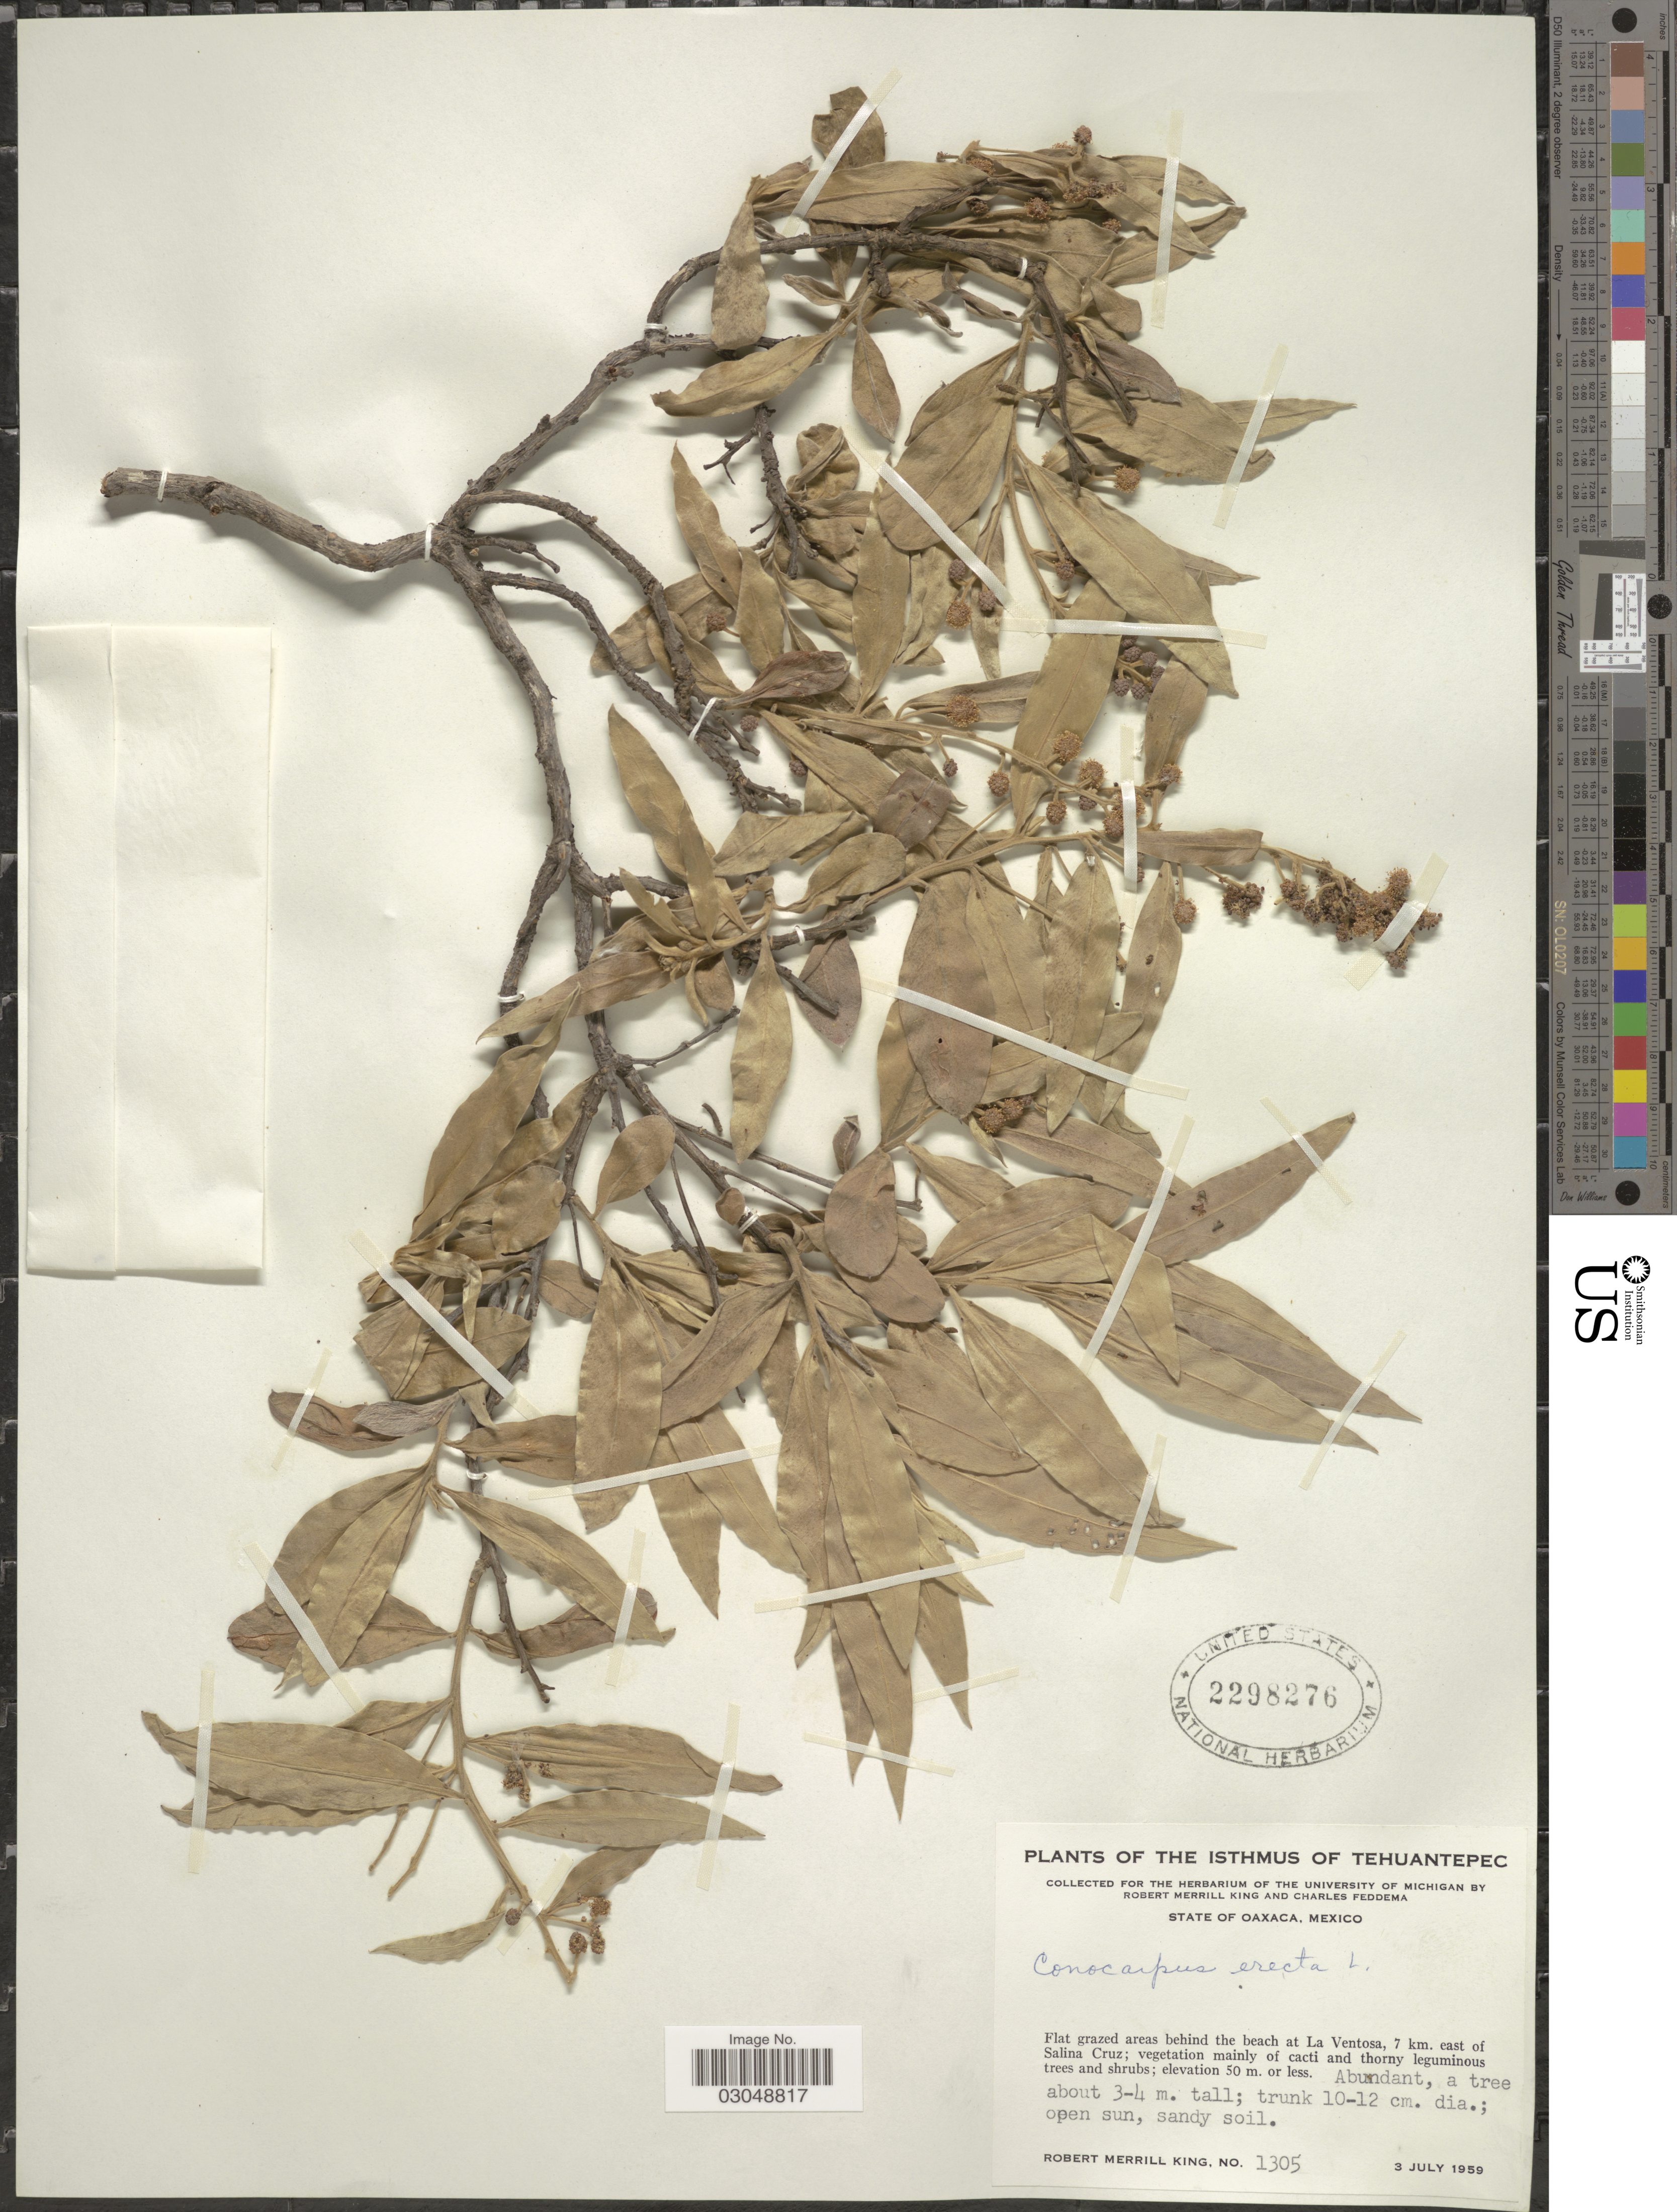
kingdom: Plantae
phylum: Tracheophyta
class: Magnoliopsida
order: Myrtales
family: Combretaceae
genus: Conocarpus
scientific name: Conocarpus erectus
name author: L.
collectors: R. M. King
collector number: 1305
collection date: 1959-07-03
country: Mexico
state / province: Oaxaca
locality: Isthmus of Tehuantepec. Flat grazed areas behind the beach at La Ventosa, 7 km. east of Salina Cruz.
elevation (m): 50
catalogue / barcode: US 2298276